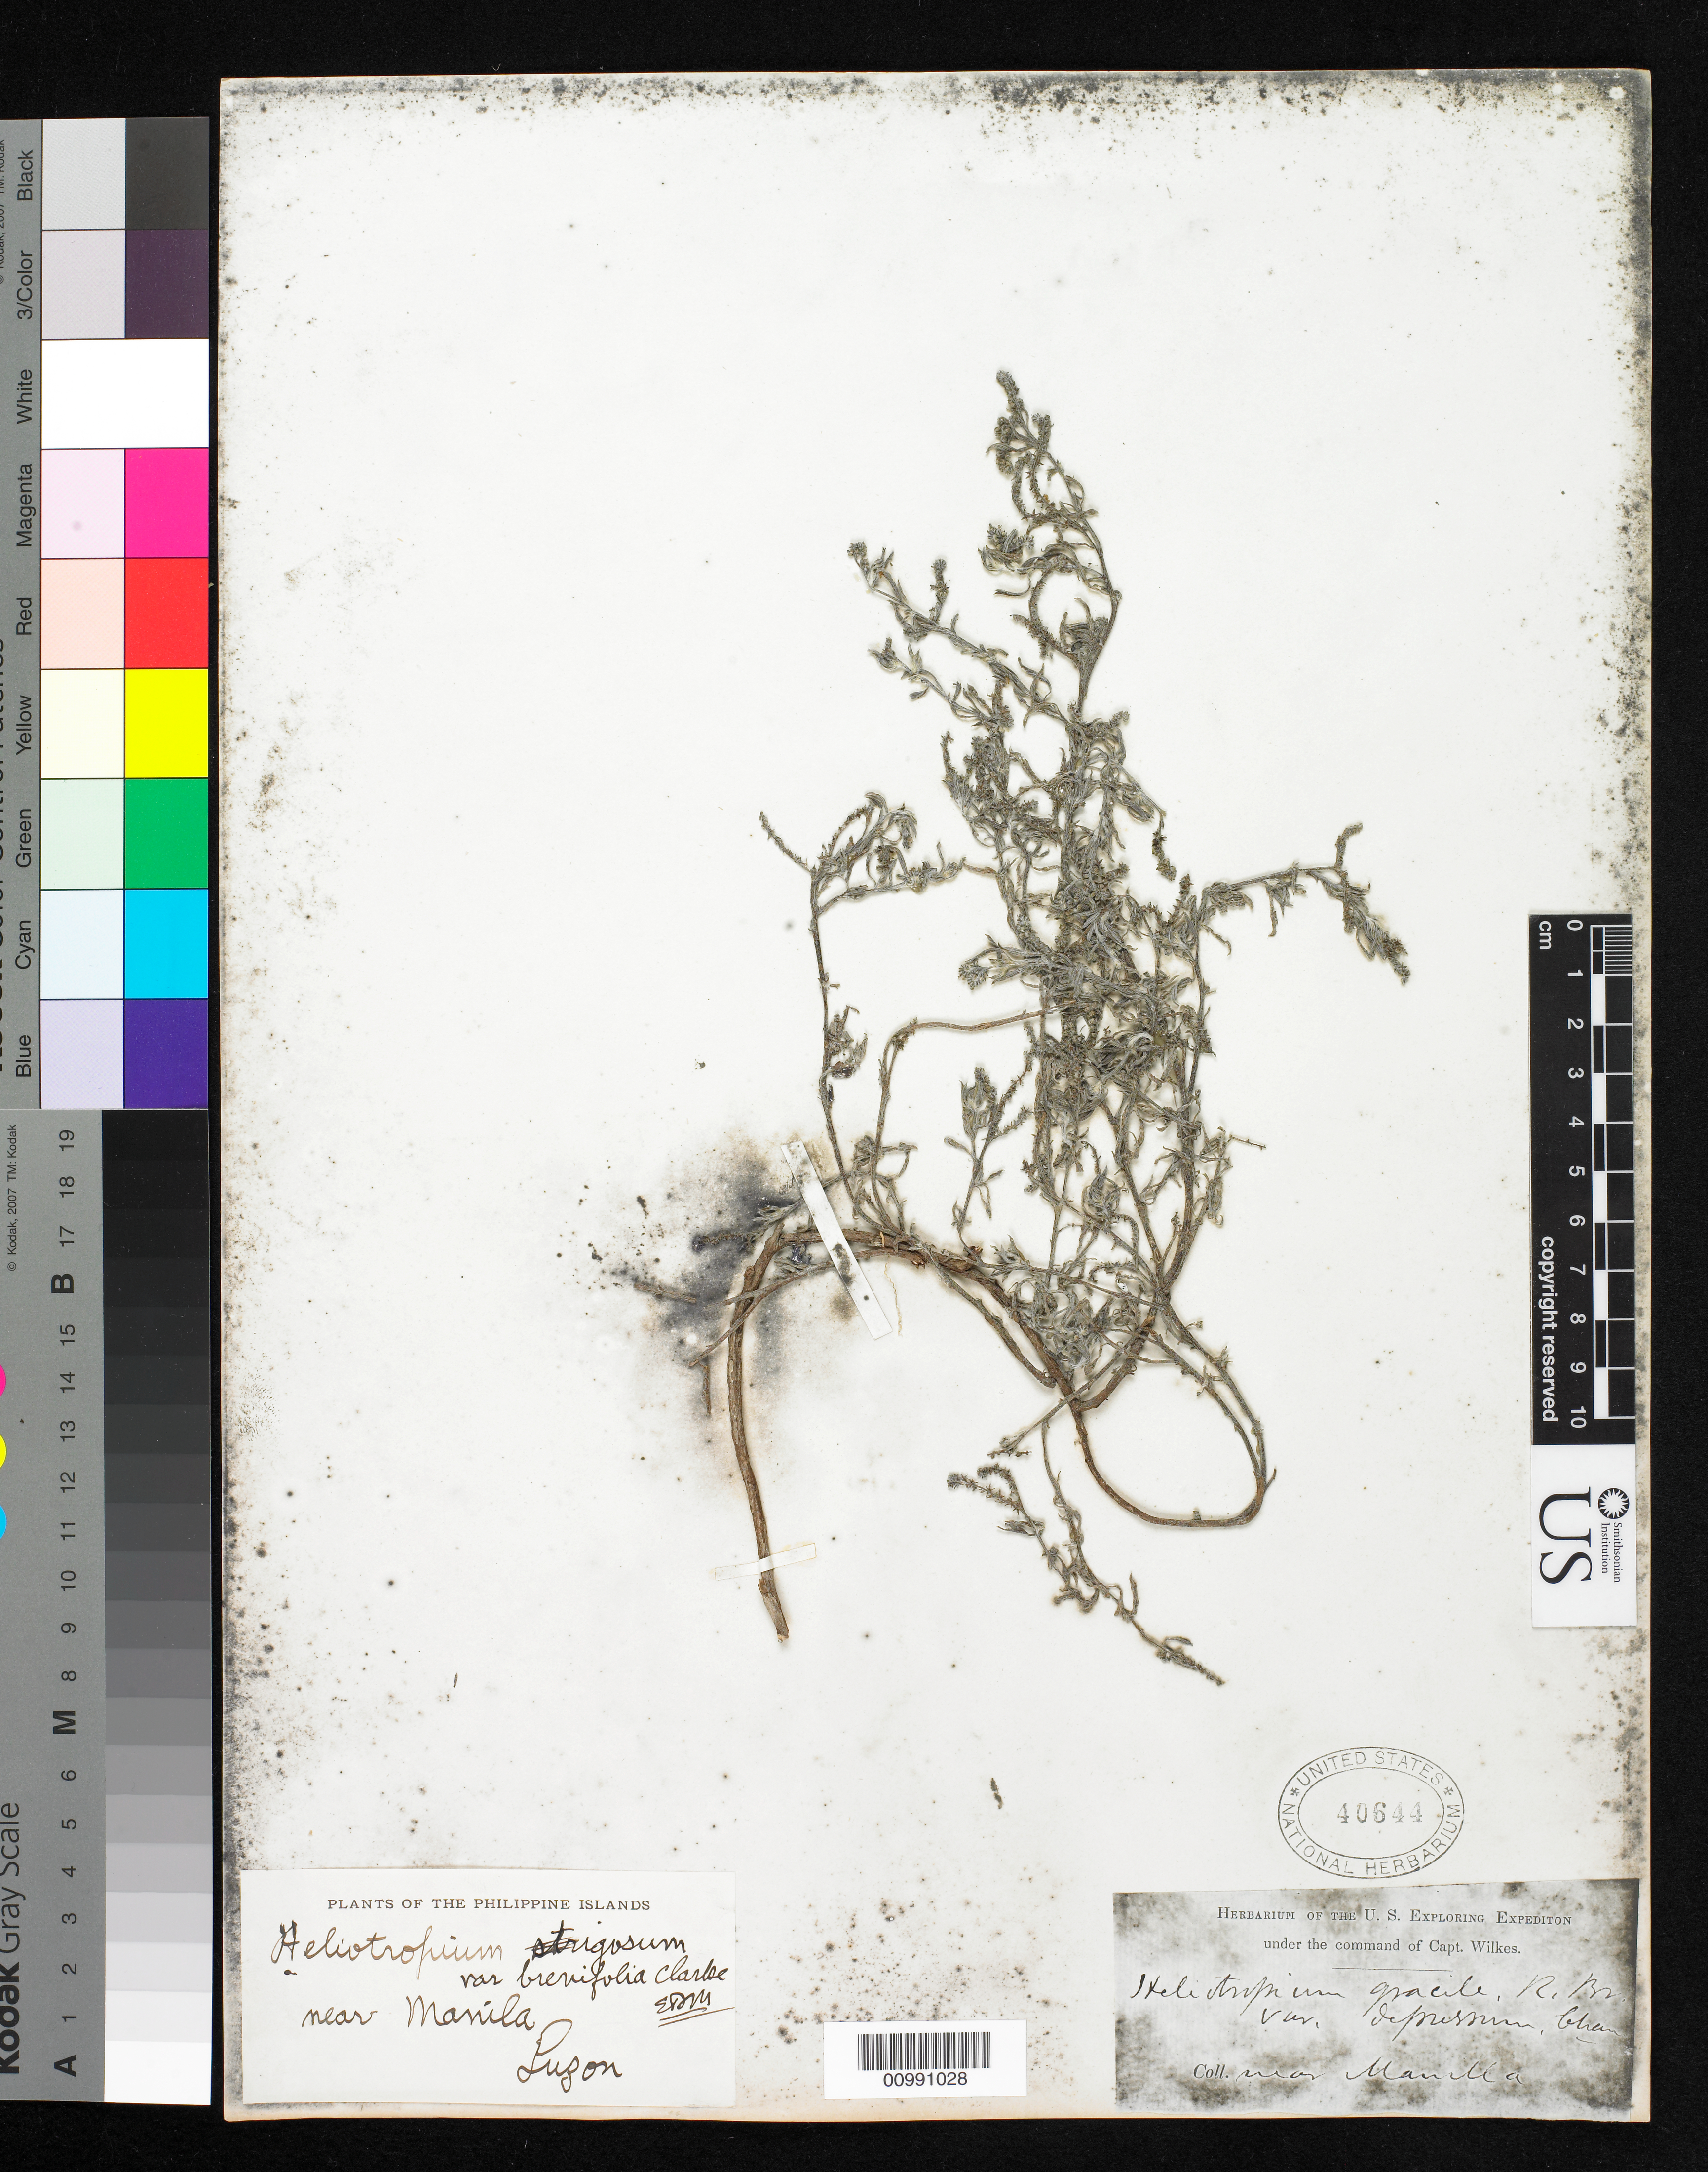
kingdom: Plantae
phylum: Tracheophyta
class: Magnoliopsida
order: Boraginales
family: Heliotropiaceae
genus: Heliotropium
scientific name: Heliotropium strigosum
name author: Willd.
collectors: Wilkes Explor. Exped.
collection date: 1838/1842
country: Philippines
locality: Near Manilla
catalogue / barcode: US 40644